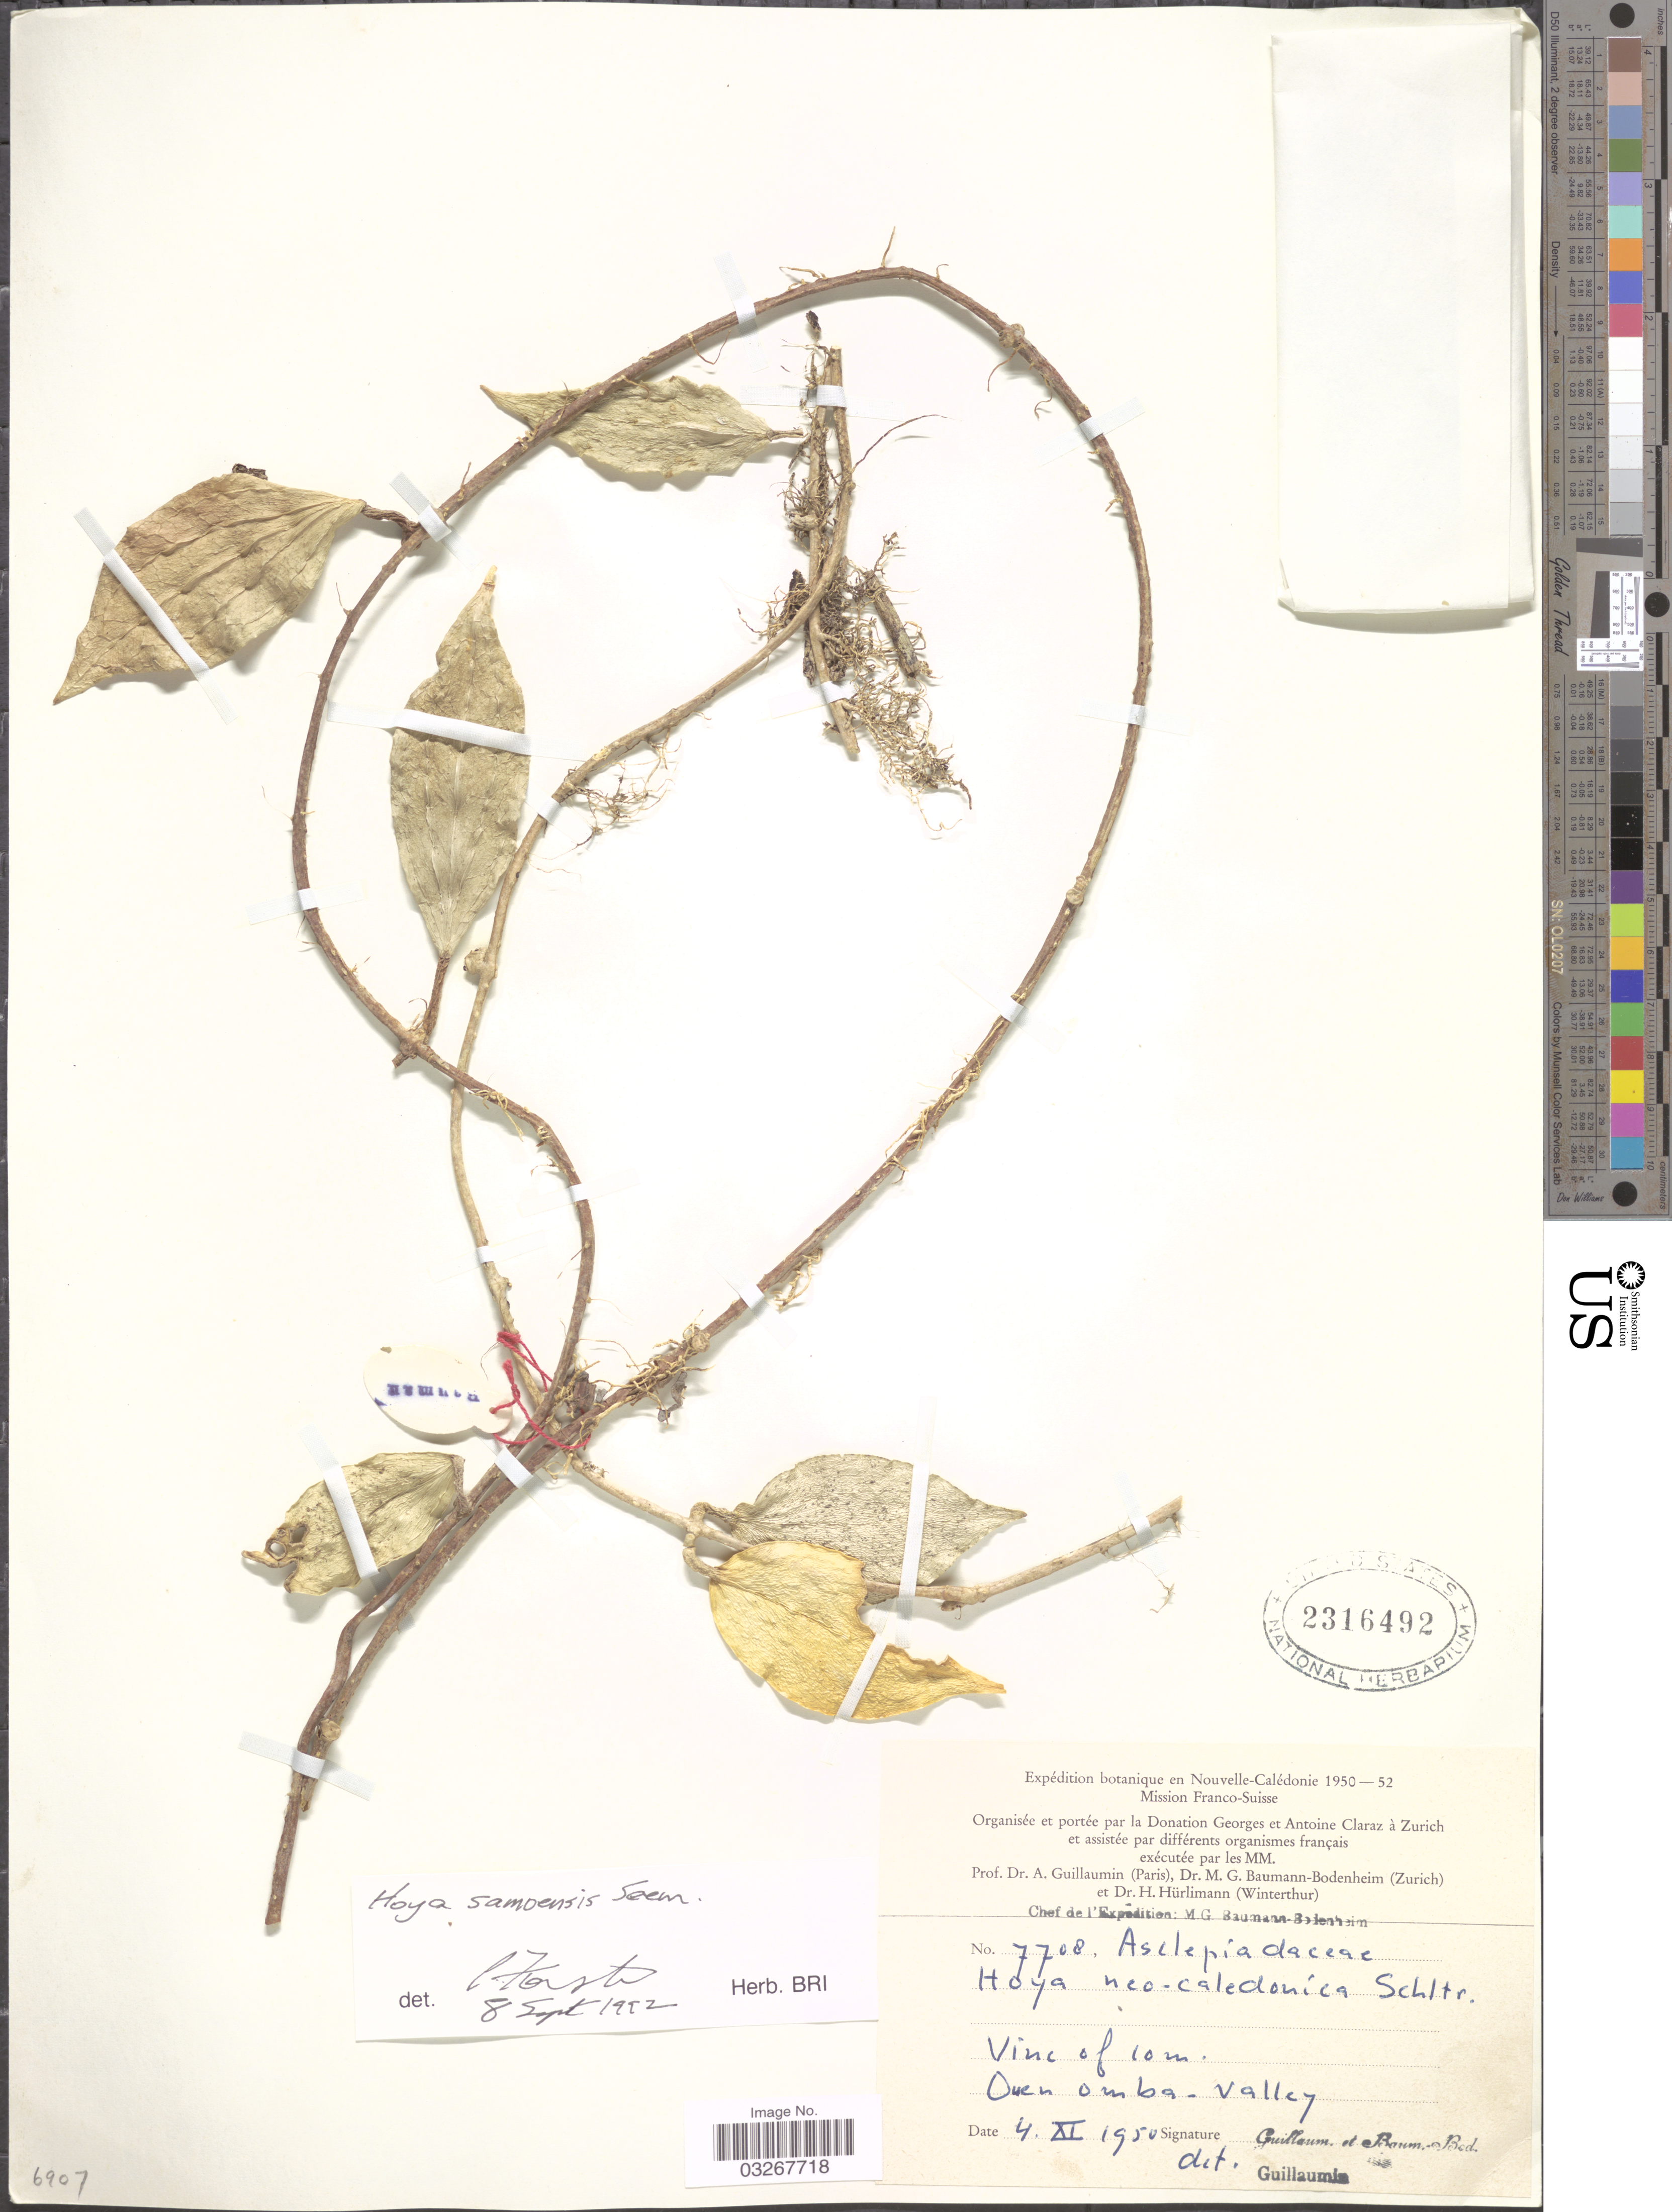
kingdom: Plantae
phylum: Tracheophyta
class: Magnoliopsida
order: Gentianales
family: Apocynaceae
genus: Hoya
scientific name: Hoya samoensis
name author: Seem.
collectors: A. Guillaumin & M. G. Baumann-Bodenheim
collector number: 7708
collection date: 1950-10-04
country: New Caledonia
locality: Ouen Omba-Valley.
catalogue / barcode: US 2316492